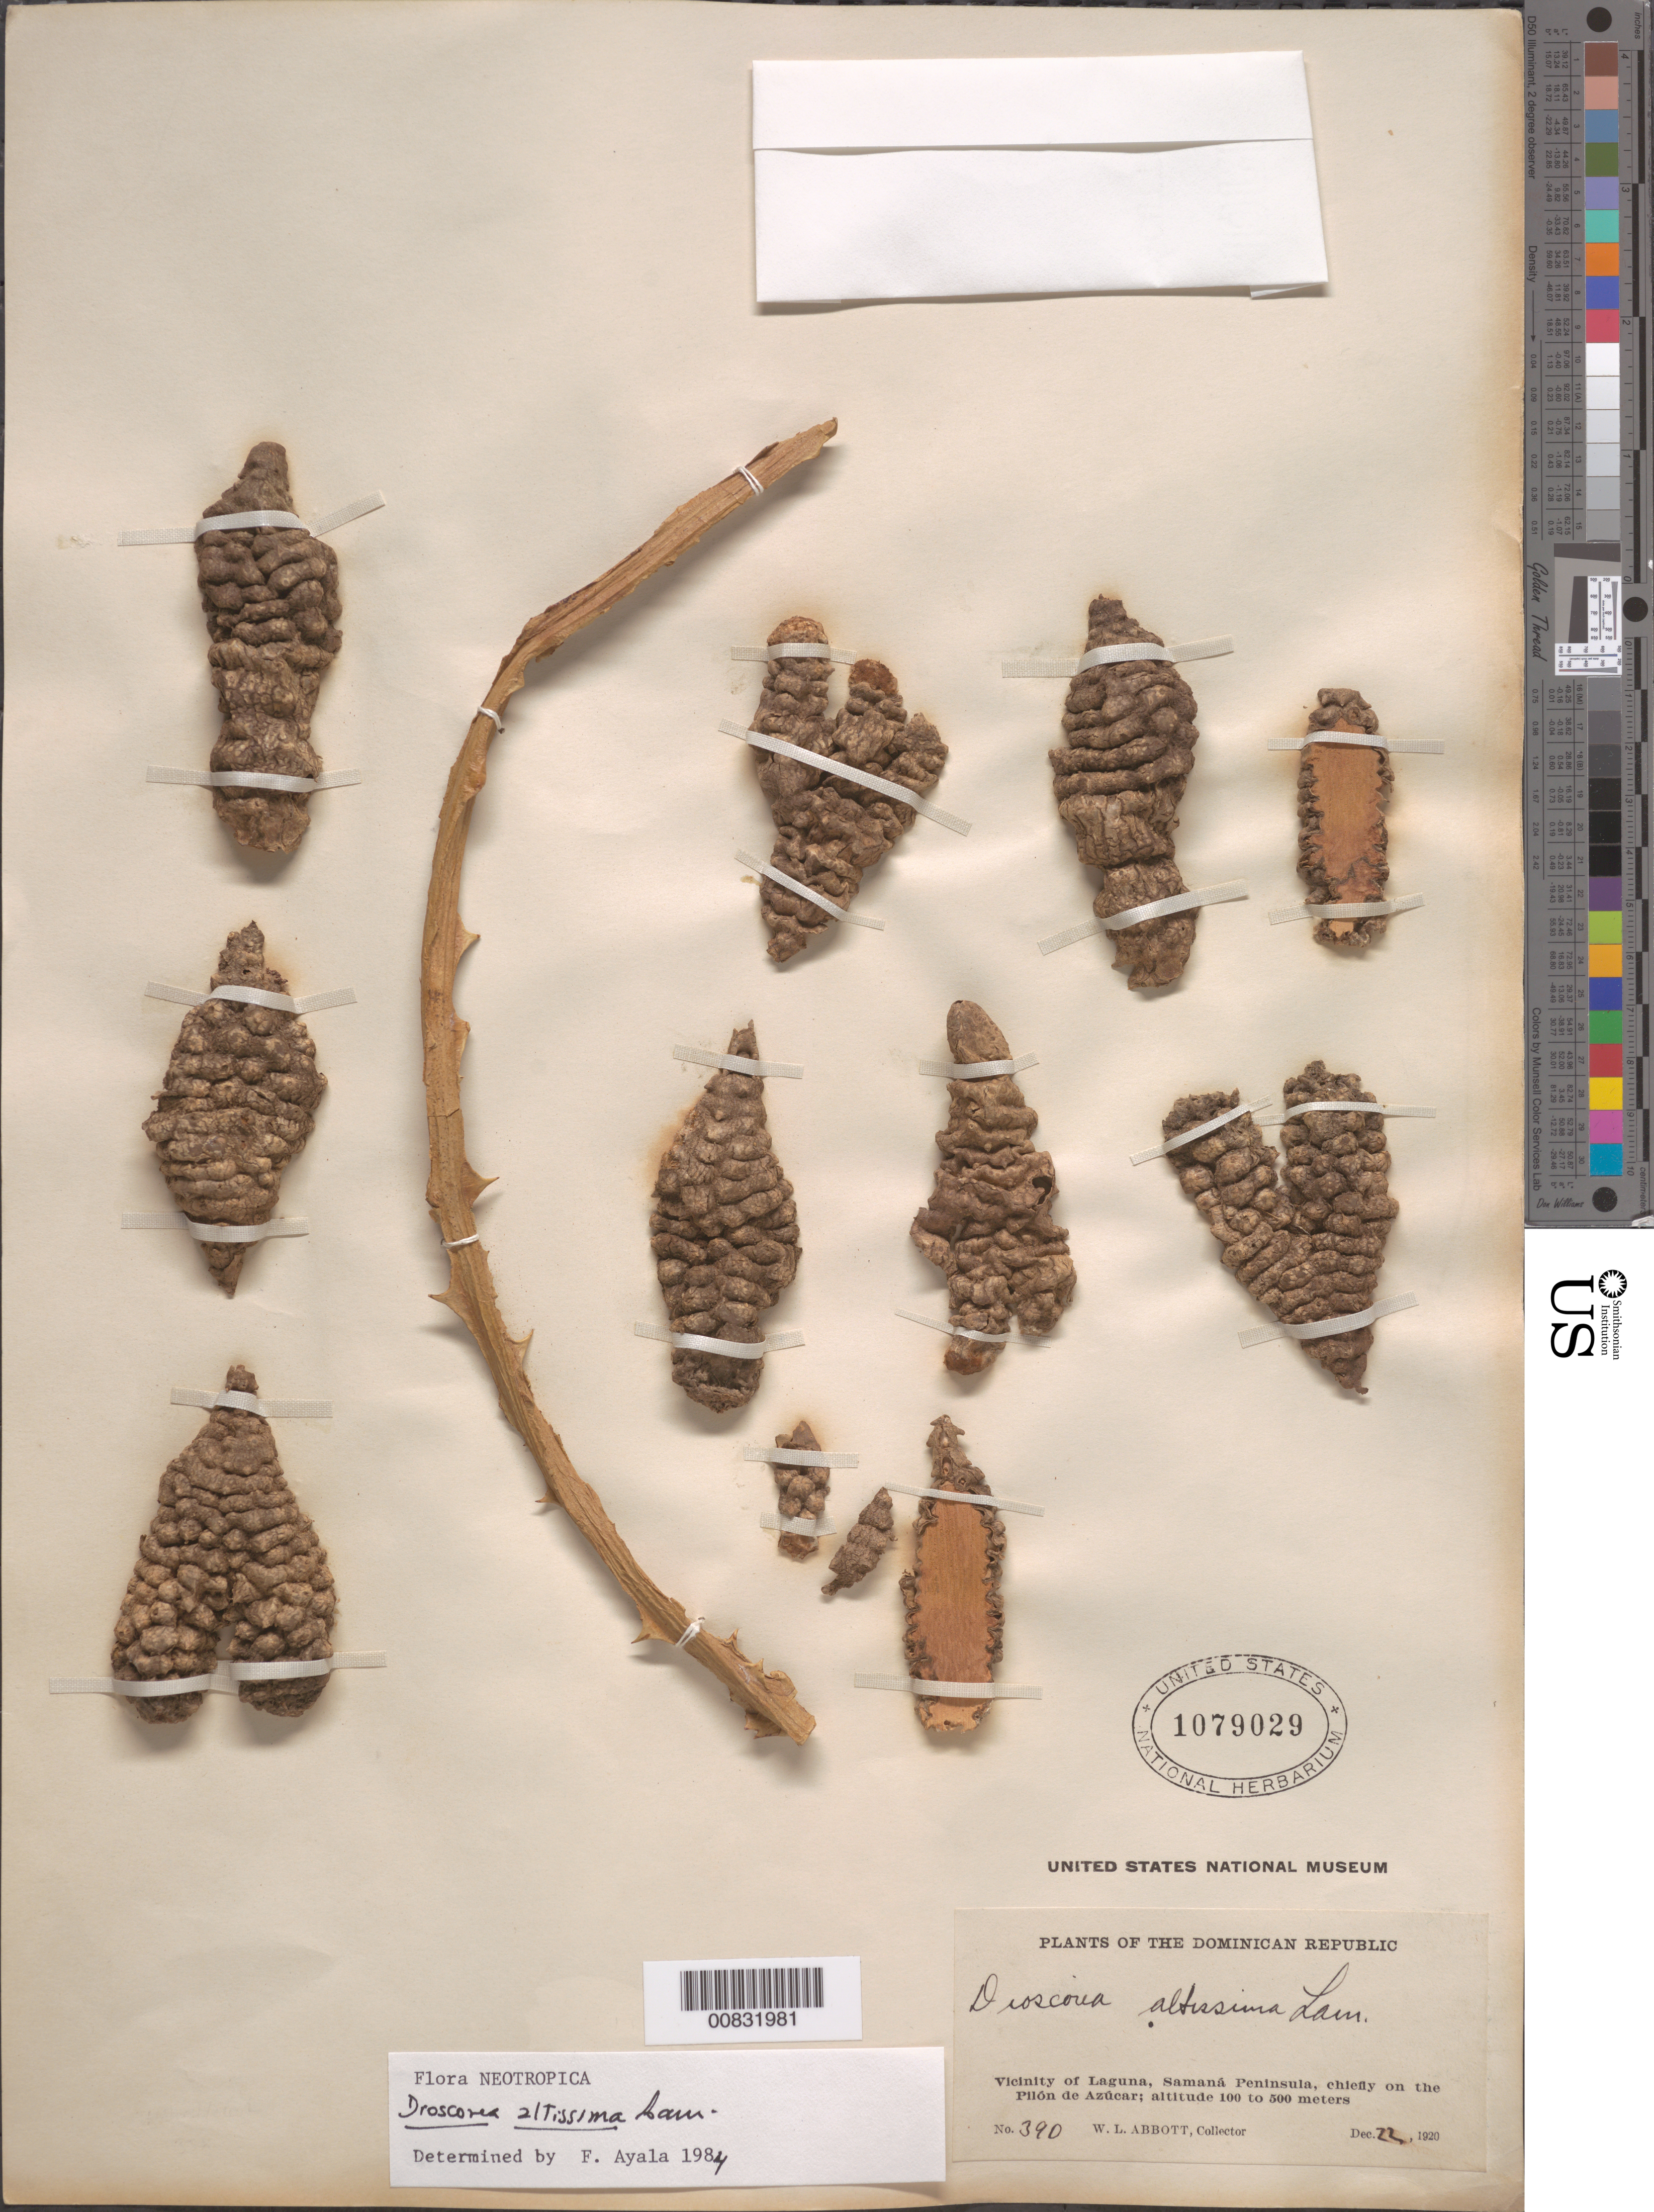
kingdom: Plantae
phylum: Tracheophyta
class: Liliopsida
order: Dioscoreales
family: Dioscoreaceae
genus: Dioscorea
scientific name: Dioscorea altissima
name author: Lam.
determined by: Ayala F., Franklin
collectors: W. L. Abbott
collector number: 390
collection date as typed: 22 Dec 1920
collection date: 1920-12-22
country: Dominican Republic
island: Hispaniola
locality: Vicinity of Laguna, Samaná Península, chiefly on the Pilón de Azúcar.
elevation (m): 100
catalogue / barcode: US 1079029